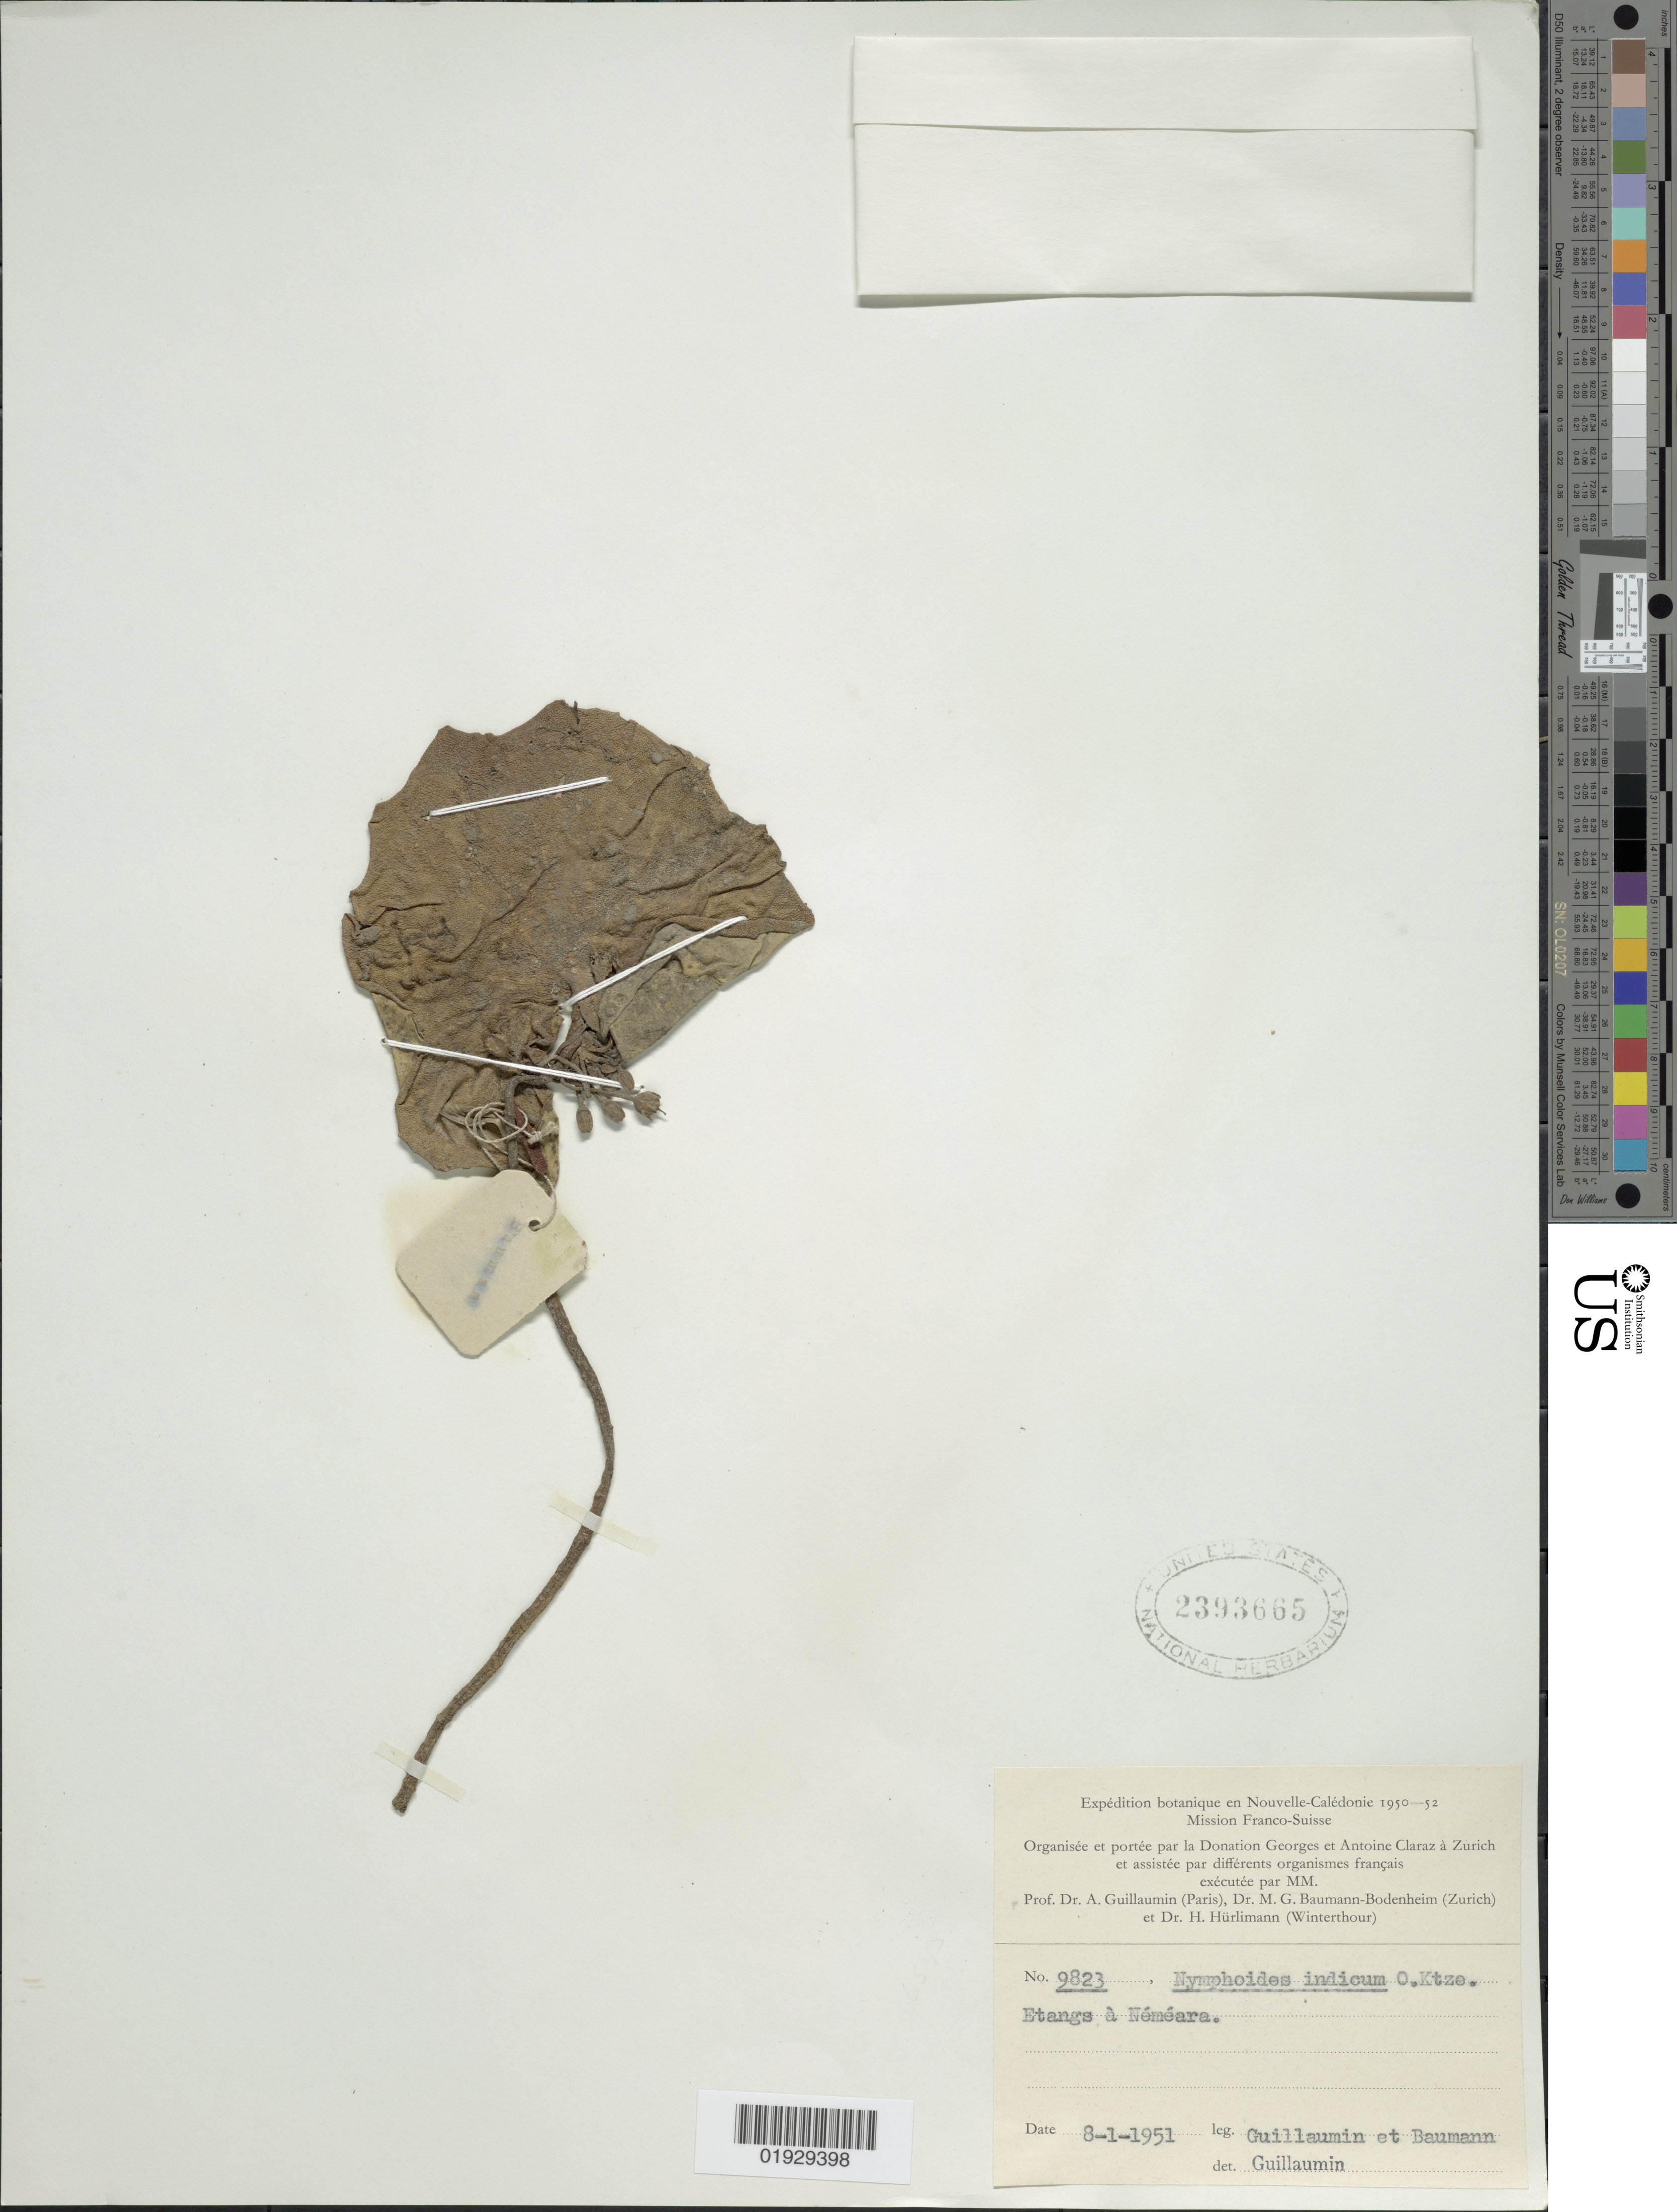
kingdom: Plantae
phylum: Tracheophyta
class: Magnoliopsida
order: Asterales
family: Menyanthaceae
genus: Nymphoides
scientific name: Nymphoides indica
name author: (L.) Kuntze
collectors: A. Guillaumin & M. G. Baumann-Bodenheim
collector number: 9823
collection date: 1951-01-08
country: New Caledonia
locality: Etangs à Néméara.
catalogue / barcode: US 2393665